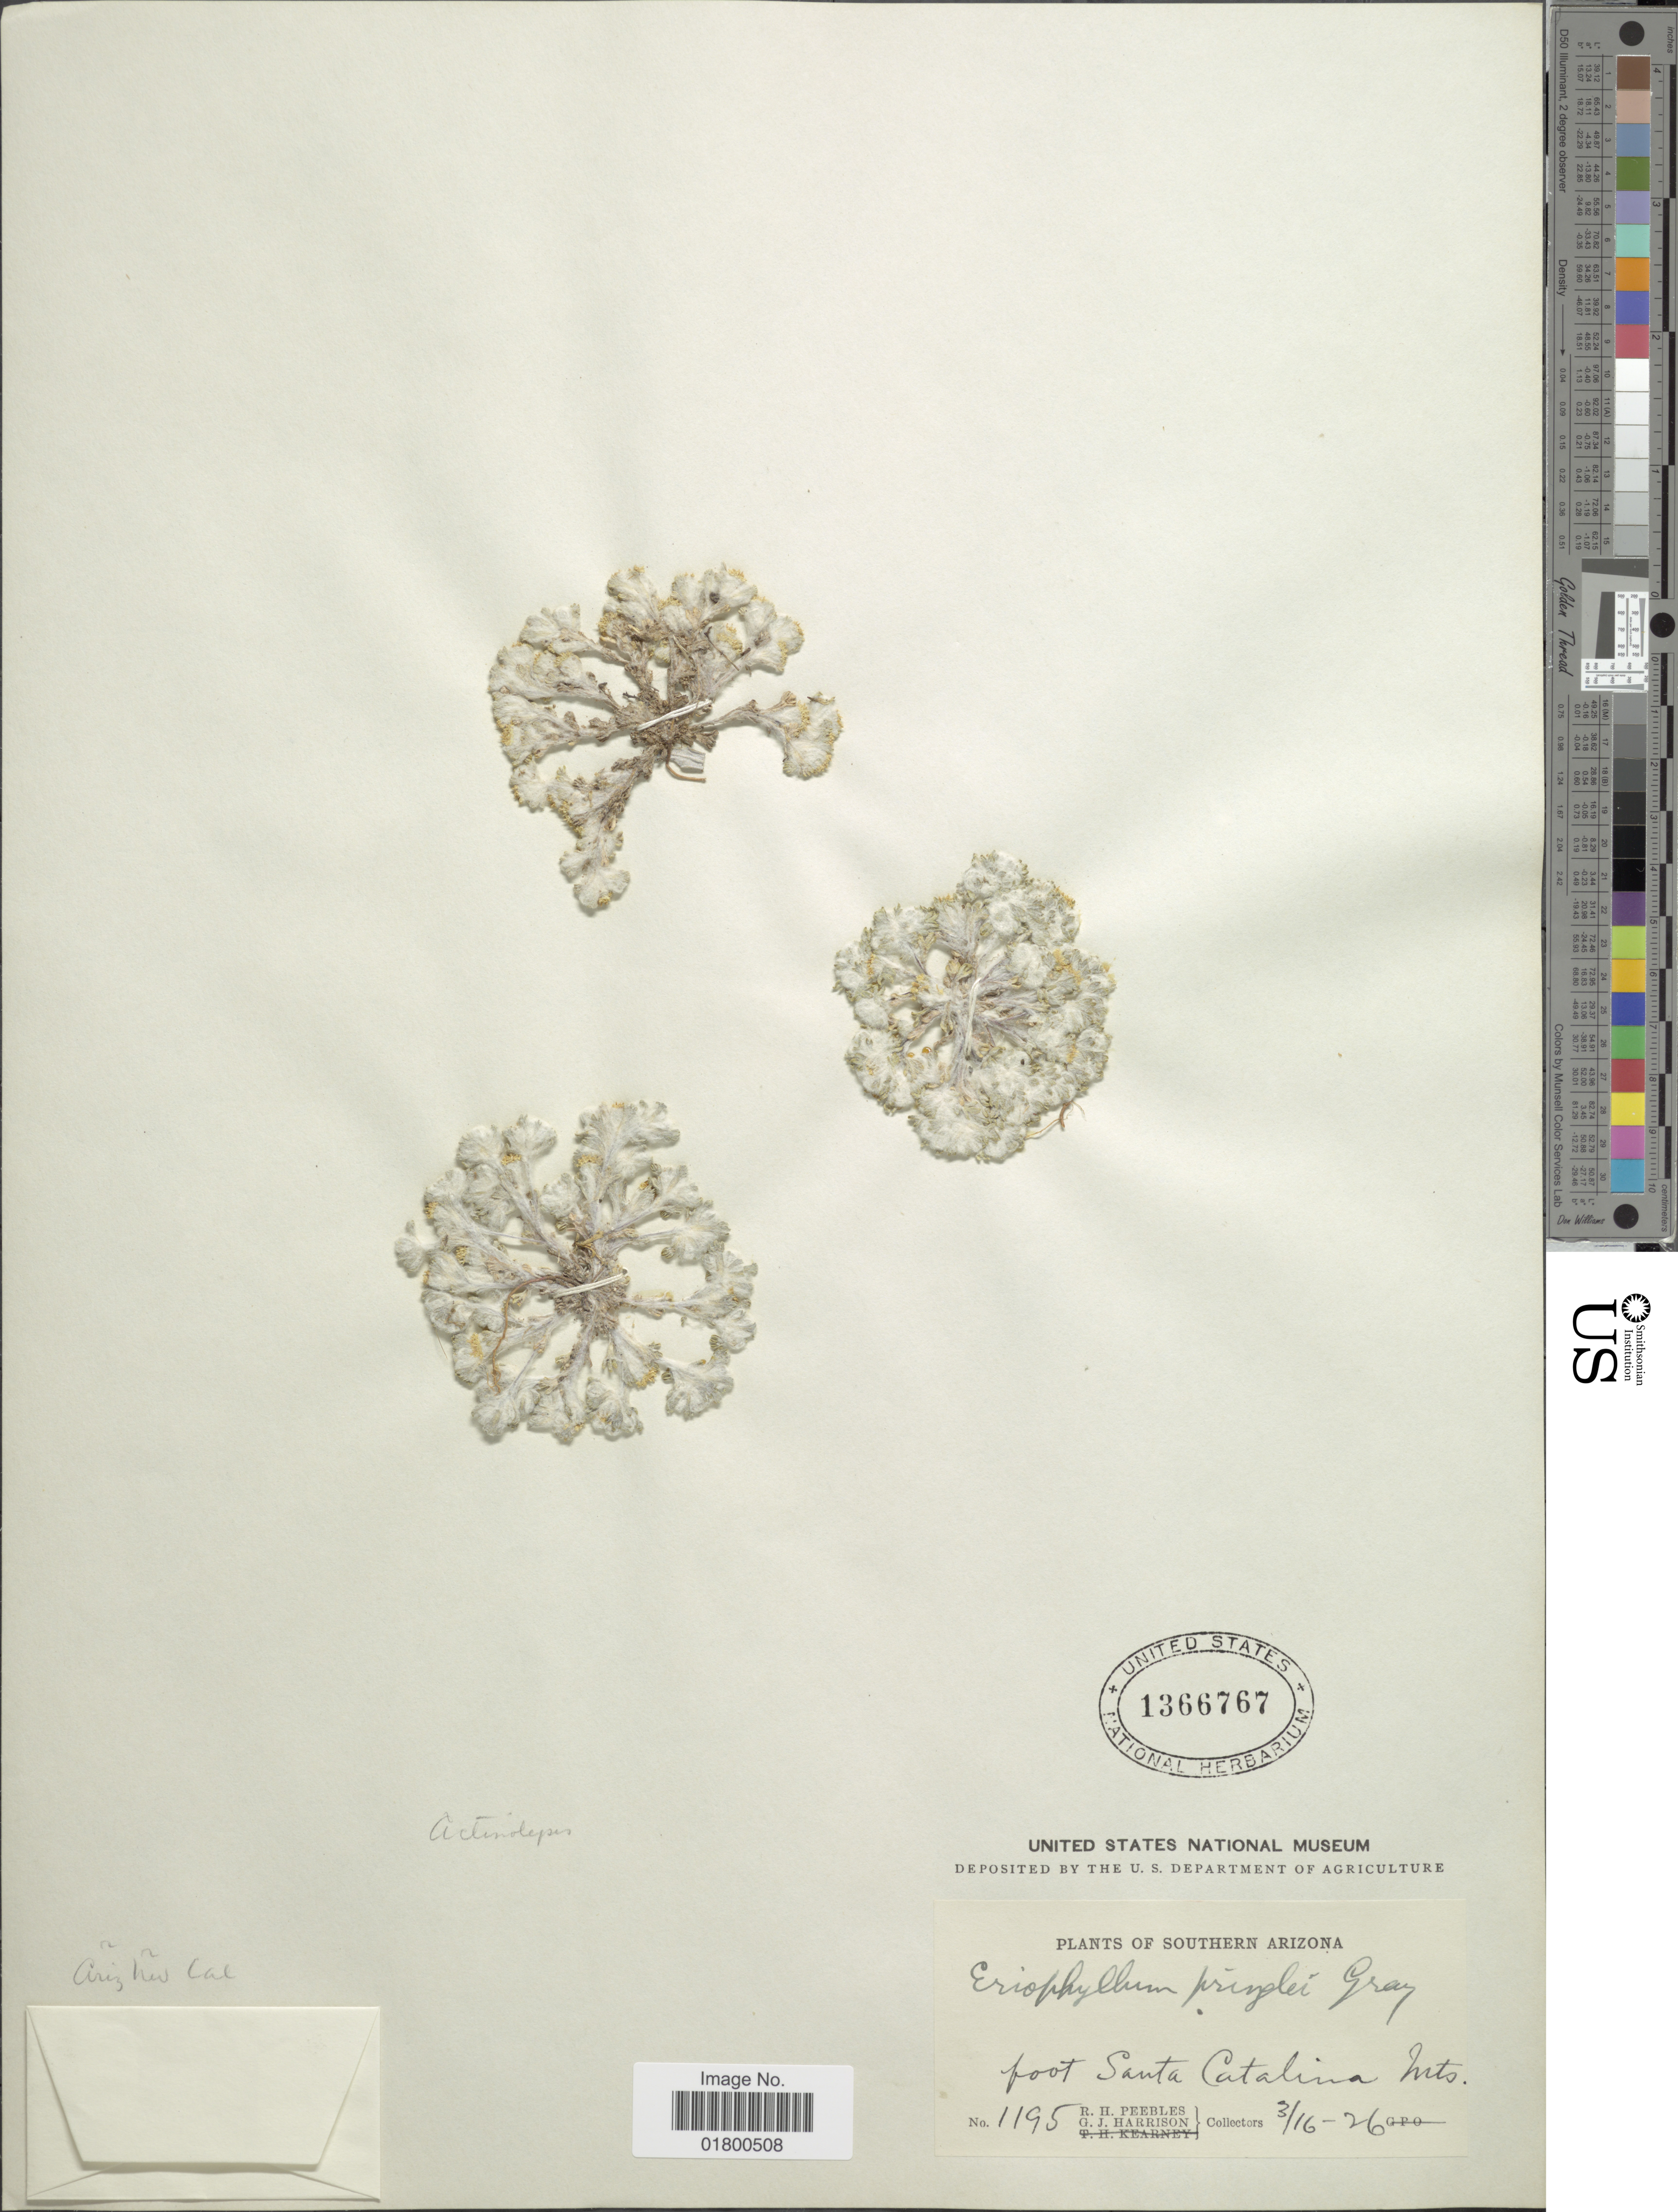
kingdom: Plantae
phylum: Tracheophyta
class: Magnoliopsida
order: Asterales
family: Asteraceae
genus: Eriophyllum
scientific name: Eriophyllum pringlei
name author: A. Gray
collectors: R. H. Peebles & G. J. Harrison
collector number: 1195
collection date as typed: Transcribed d/m/y: 16/3/26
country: United States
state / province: Arizona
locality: Southern Arizona, Foot Santa Catalina Mts.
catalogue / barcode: US 1366767